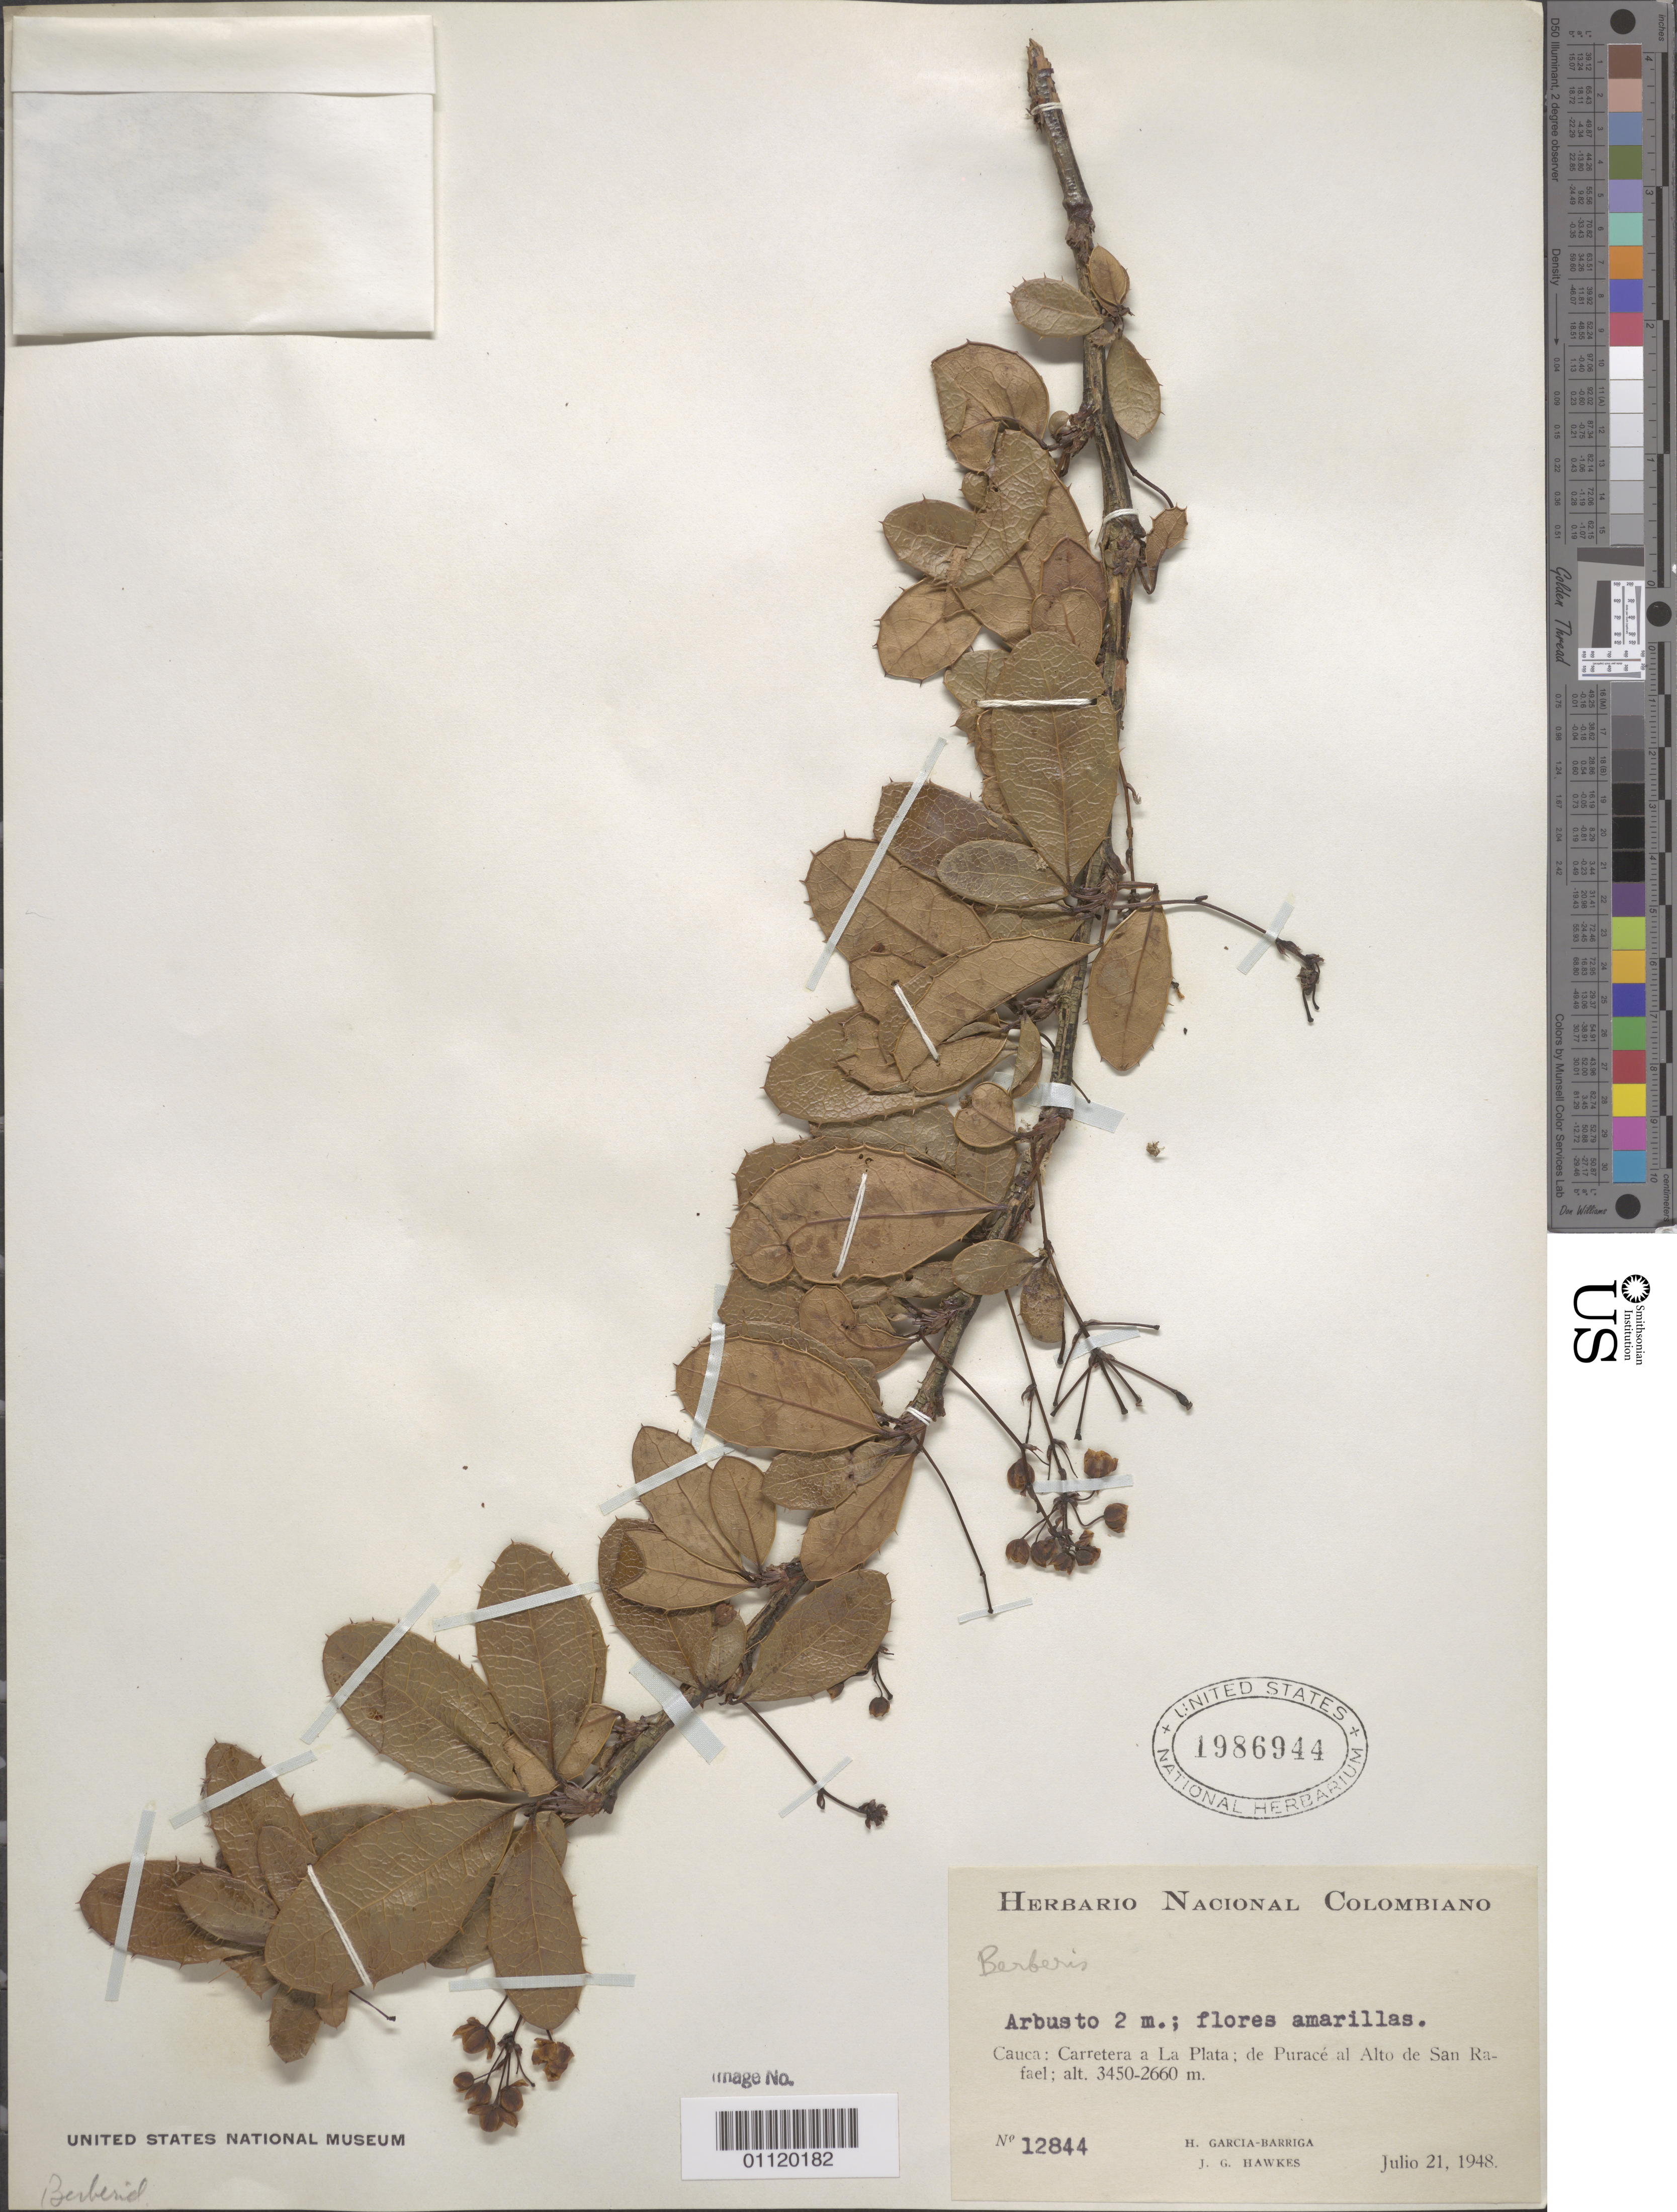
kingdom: Plantae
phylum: Tracheophyta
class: Magnoliopsida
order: Ranunculales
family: Berberidaceae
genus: Berberis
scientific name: Berberis sp.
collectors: H. García Barriga & J. Hawkes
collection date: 1948-07-21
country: Colombia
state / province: Cauca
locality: Road to La Plata, de Puracé al Alto de San Rafael.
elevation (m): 2260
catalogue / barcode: US 1986944